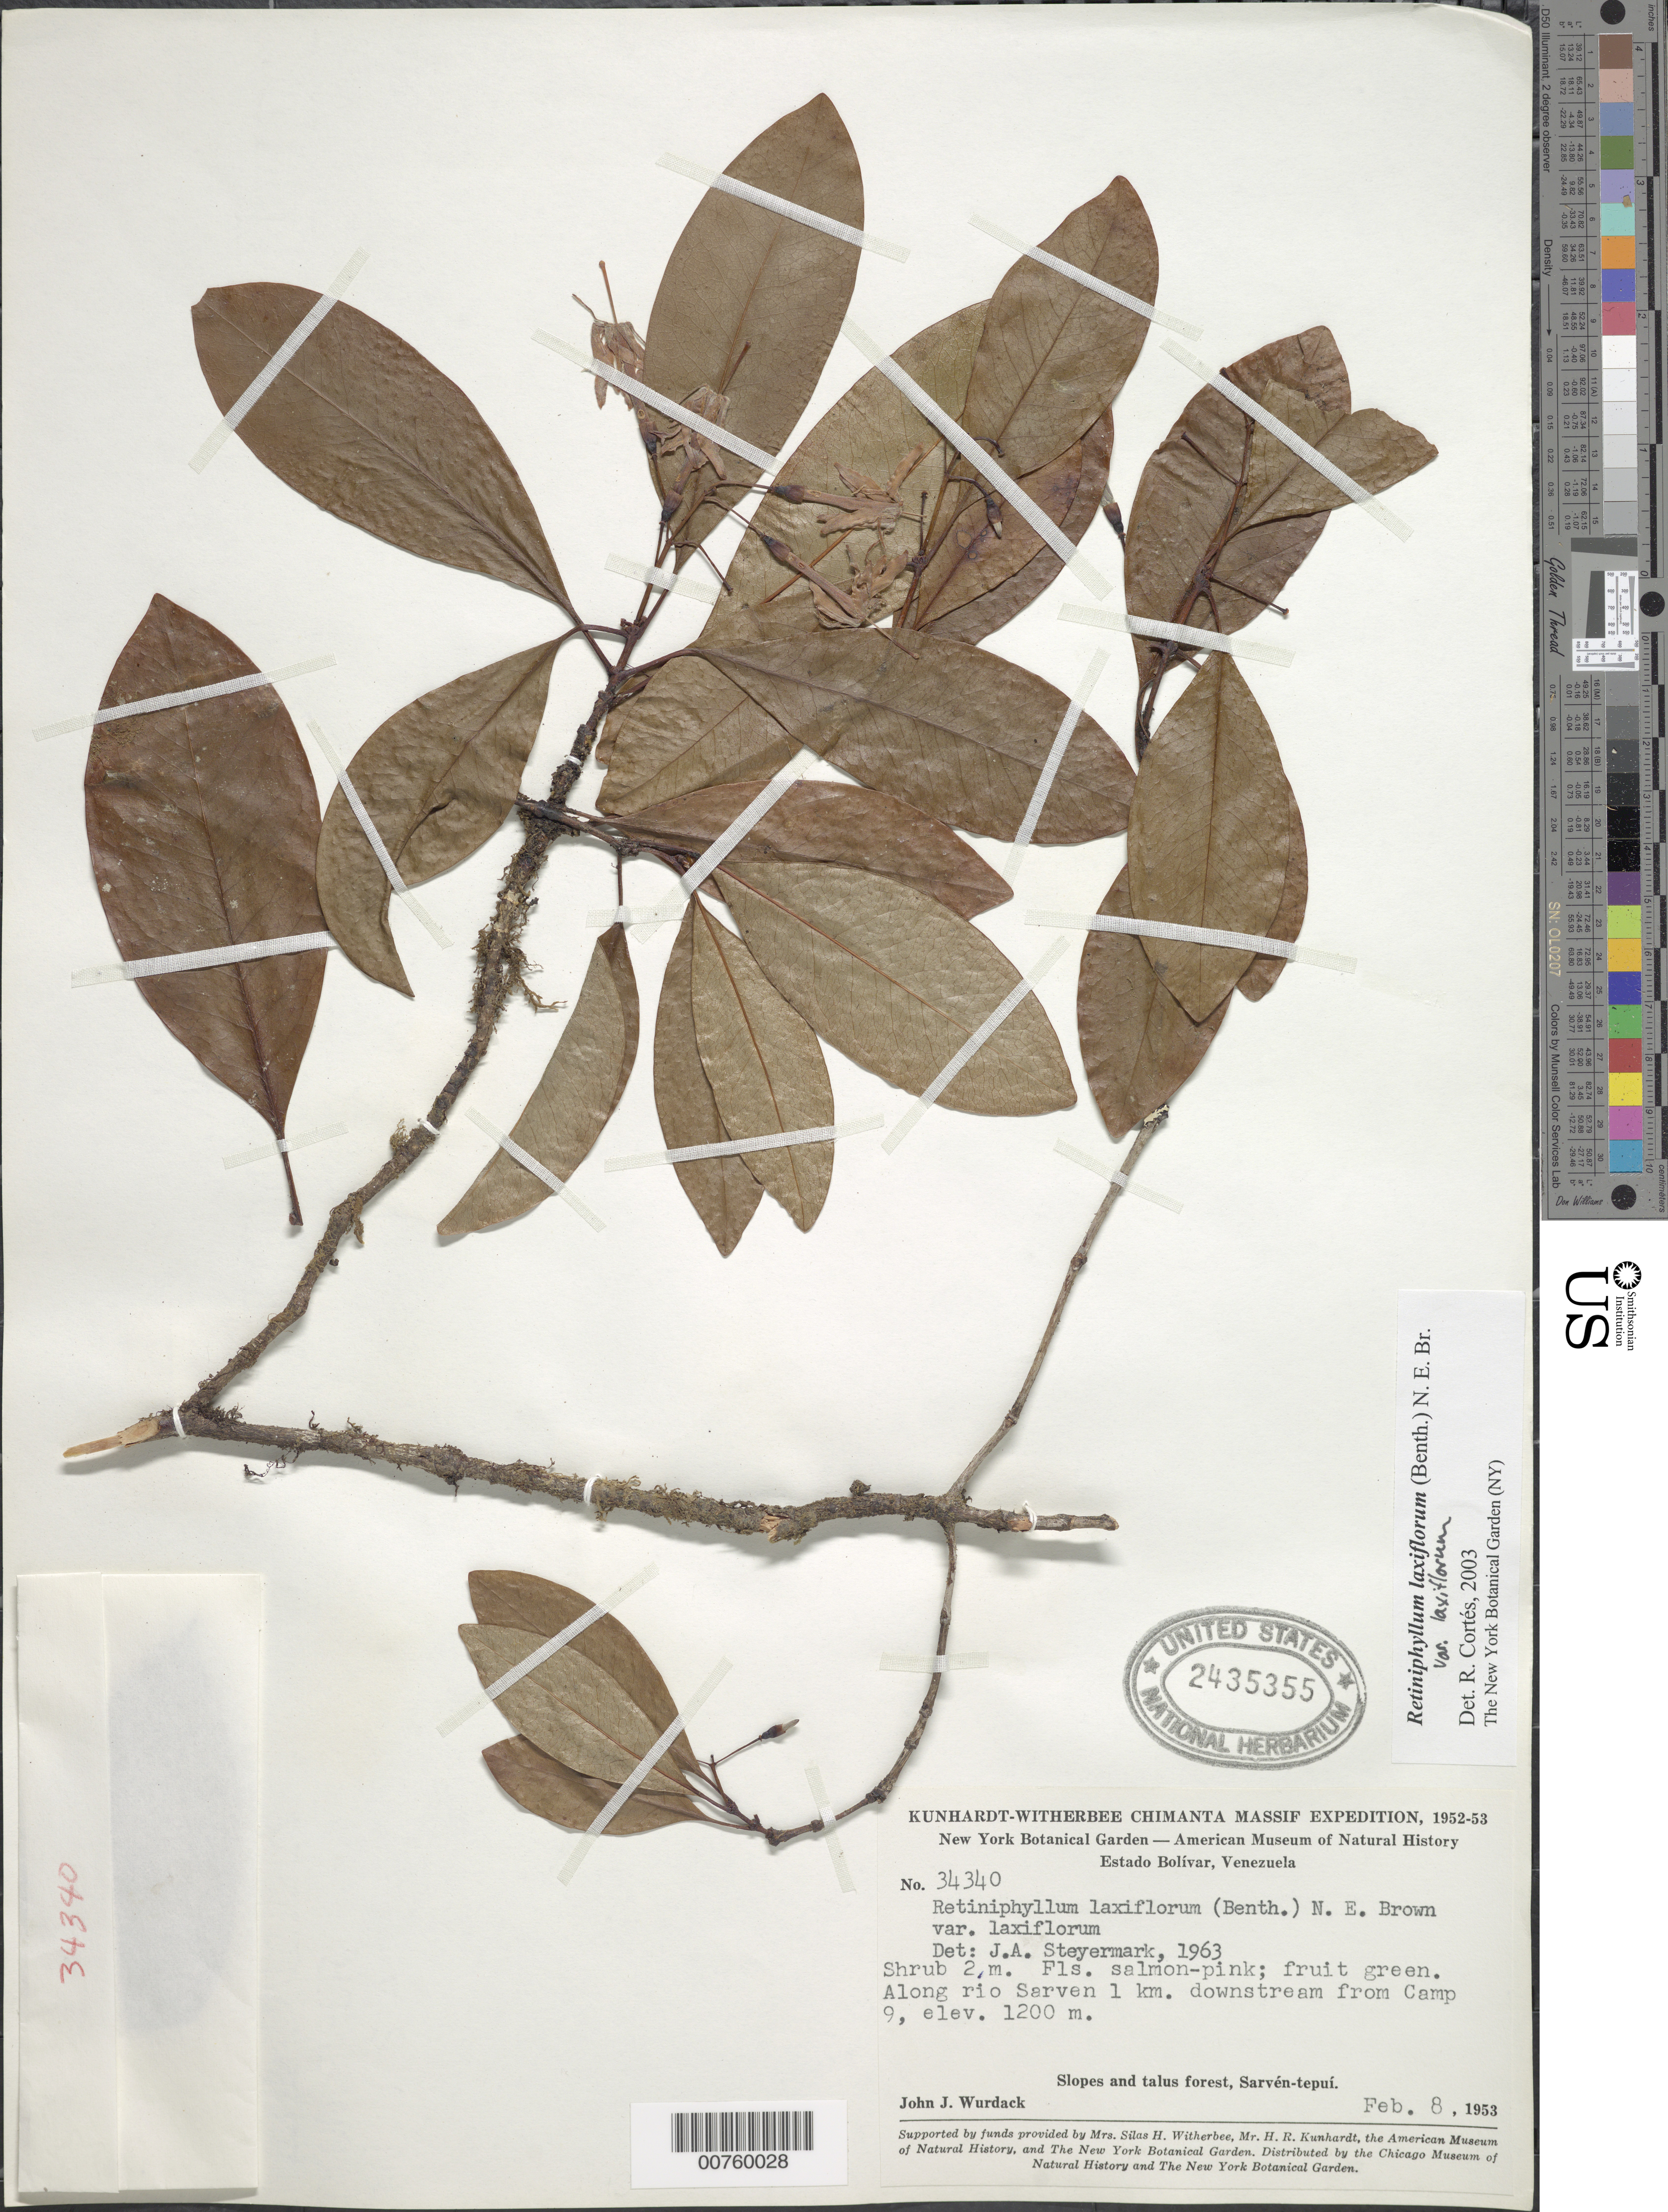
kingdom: Plantae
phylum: Tracheophyta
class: Magnoliopsida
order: Gentianales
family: Rubiaceae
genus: Retiniphyllum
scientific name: Retiniphyllum laxiflorum var. laxiflorum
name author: (Benth.) N.E. Br.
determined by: Cortes R., G.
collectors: J. J. Wurdack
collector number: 34340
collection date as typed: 8-Feb-53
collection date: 1953-02-08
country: Venezuela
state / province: Bolívar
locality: Río Sarrén, downstream for 1 km from camp 9, Sarven-Tepuí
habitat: Slopes and talus forest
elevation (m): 1200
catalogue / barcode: US 2435355